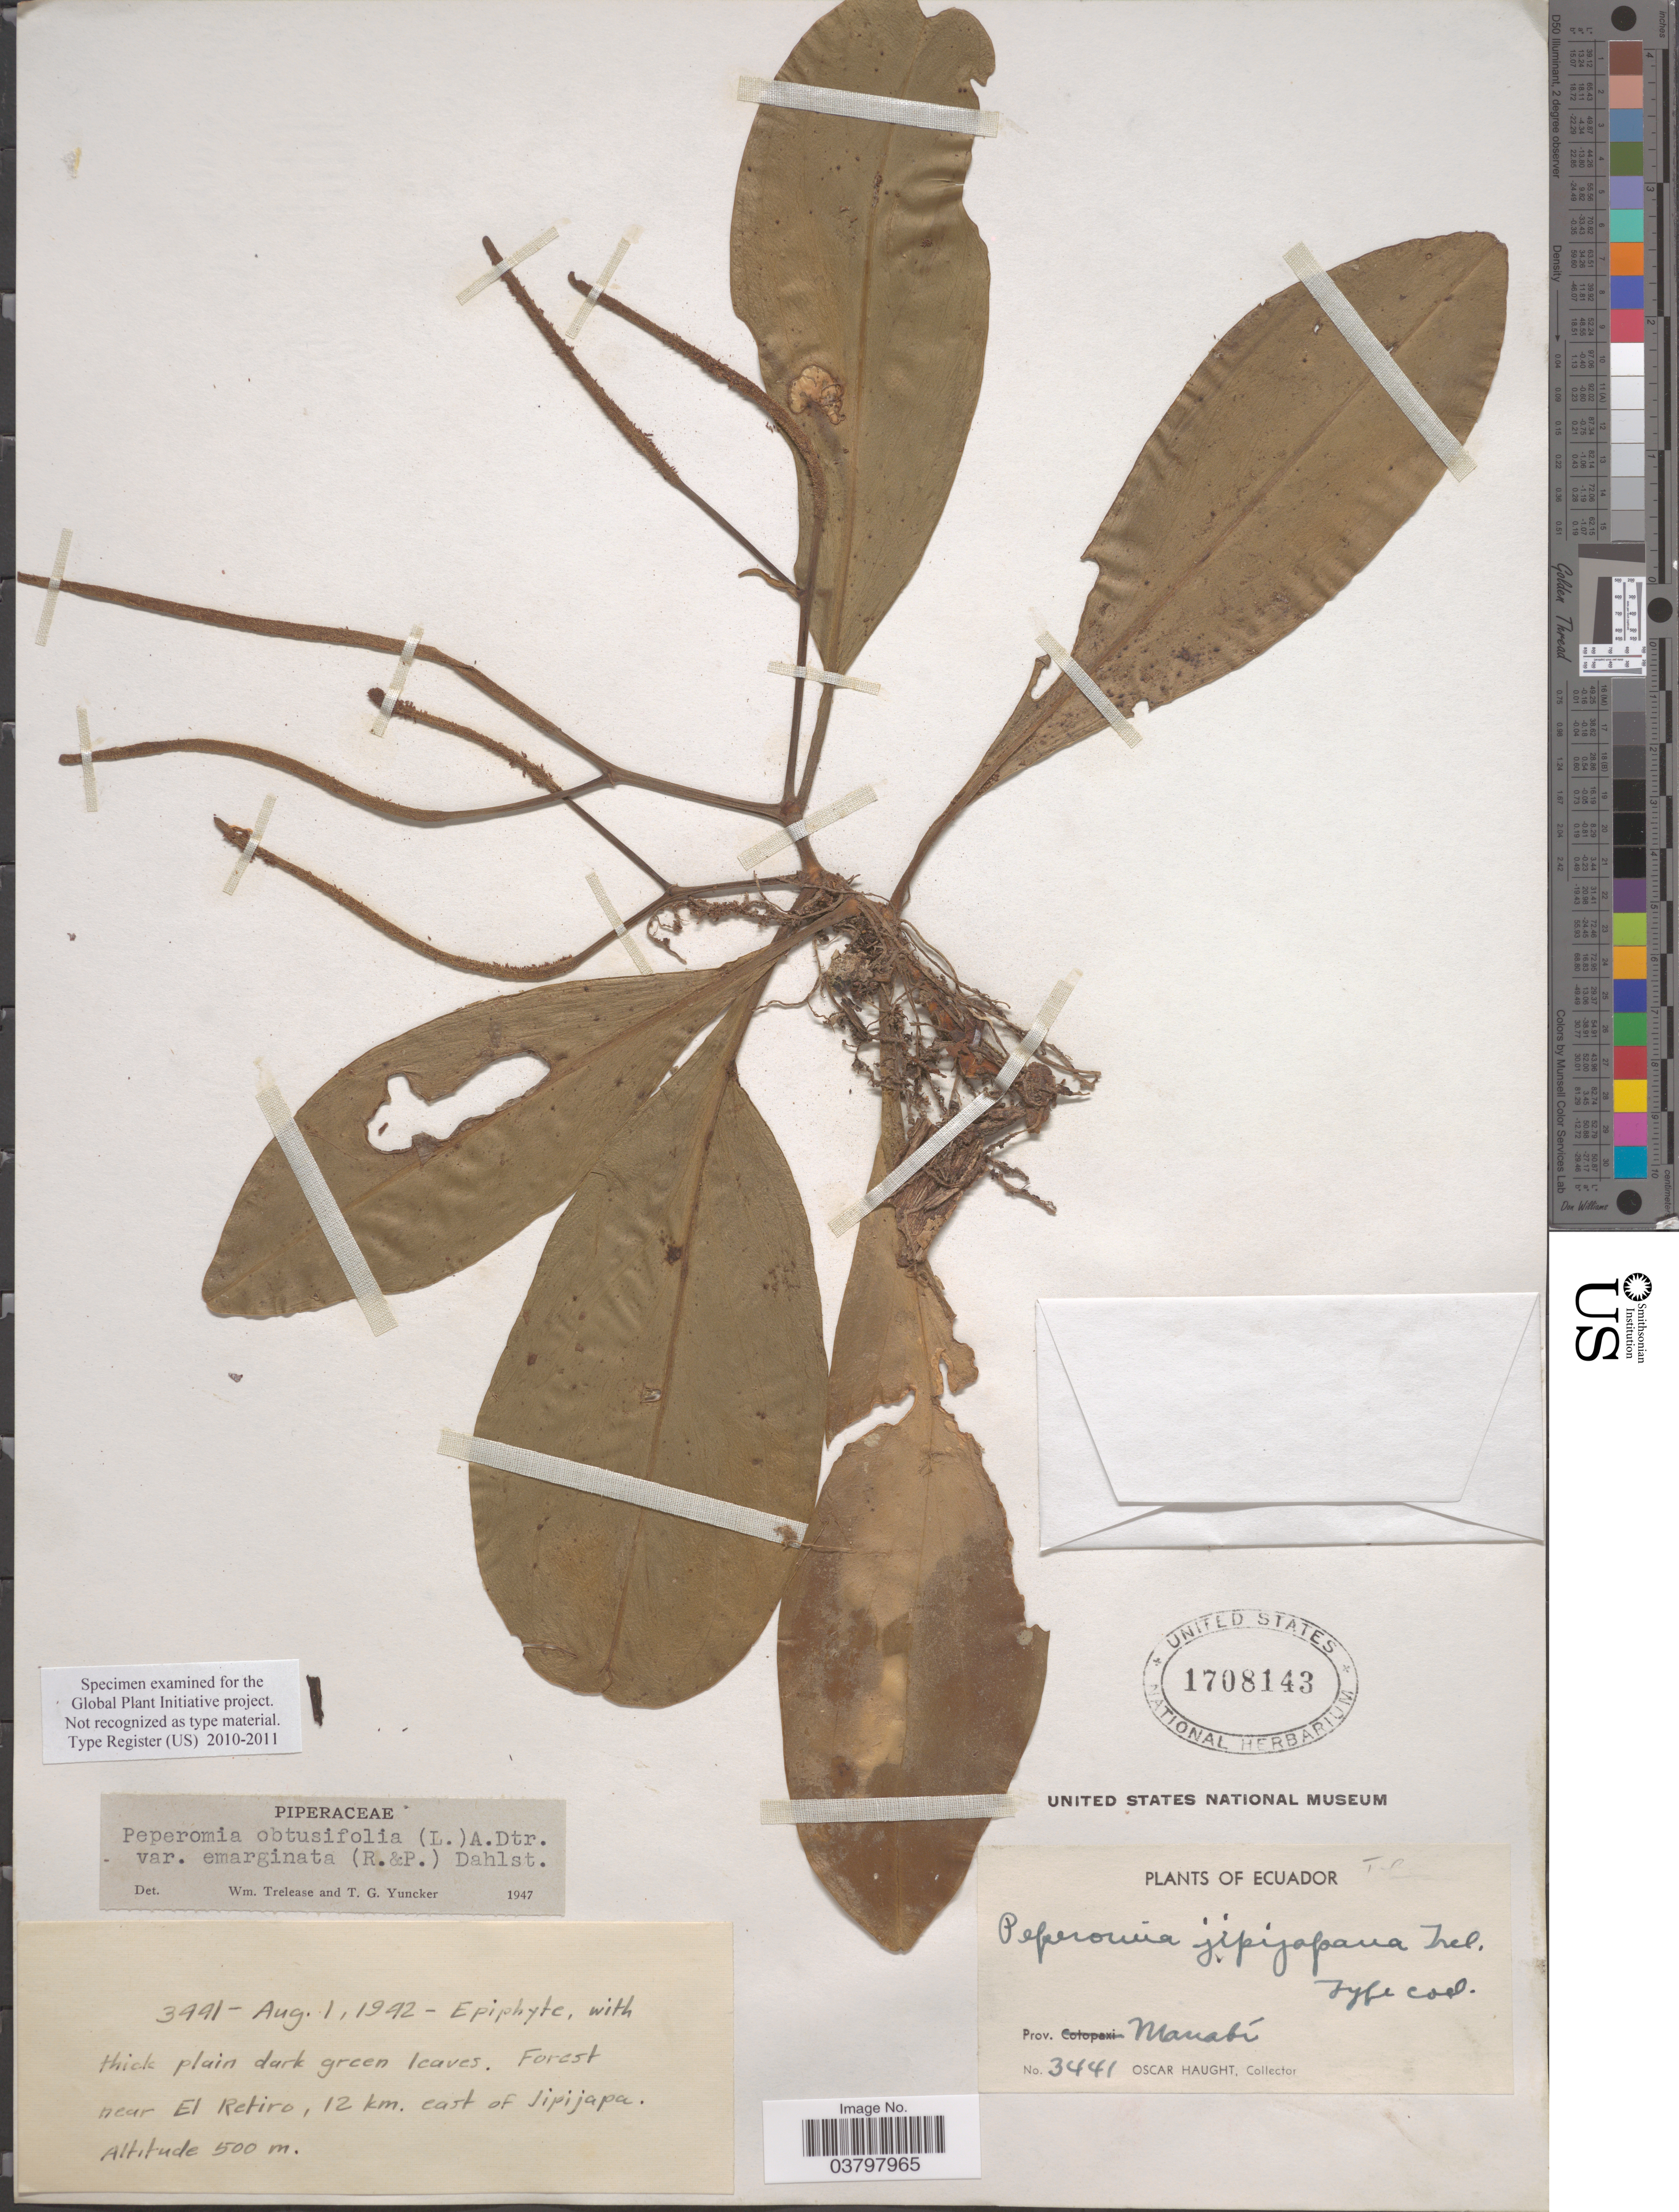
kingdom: Plantae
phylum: Tracheophyta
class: Magnoliopsida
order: Piperales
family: Piperaceae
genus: Peperomia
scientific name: Peperomia obtusifolia var. emarginata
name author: (Ruiz & Pav.) Dahlst.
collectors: O. L. Haught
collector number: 3441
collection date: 1942-08-01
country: Ecuador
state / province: Manabí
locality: Forest near El Retiro, 12 km. east of Jipijapa.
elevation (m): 500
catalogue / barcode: US 1708143